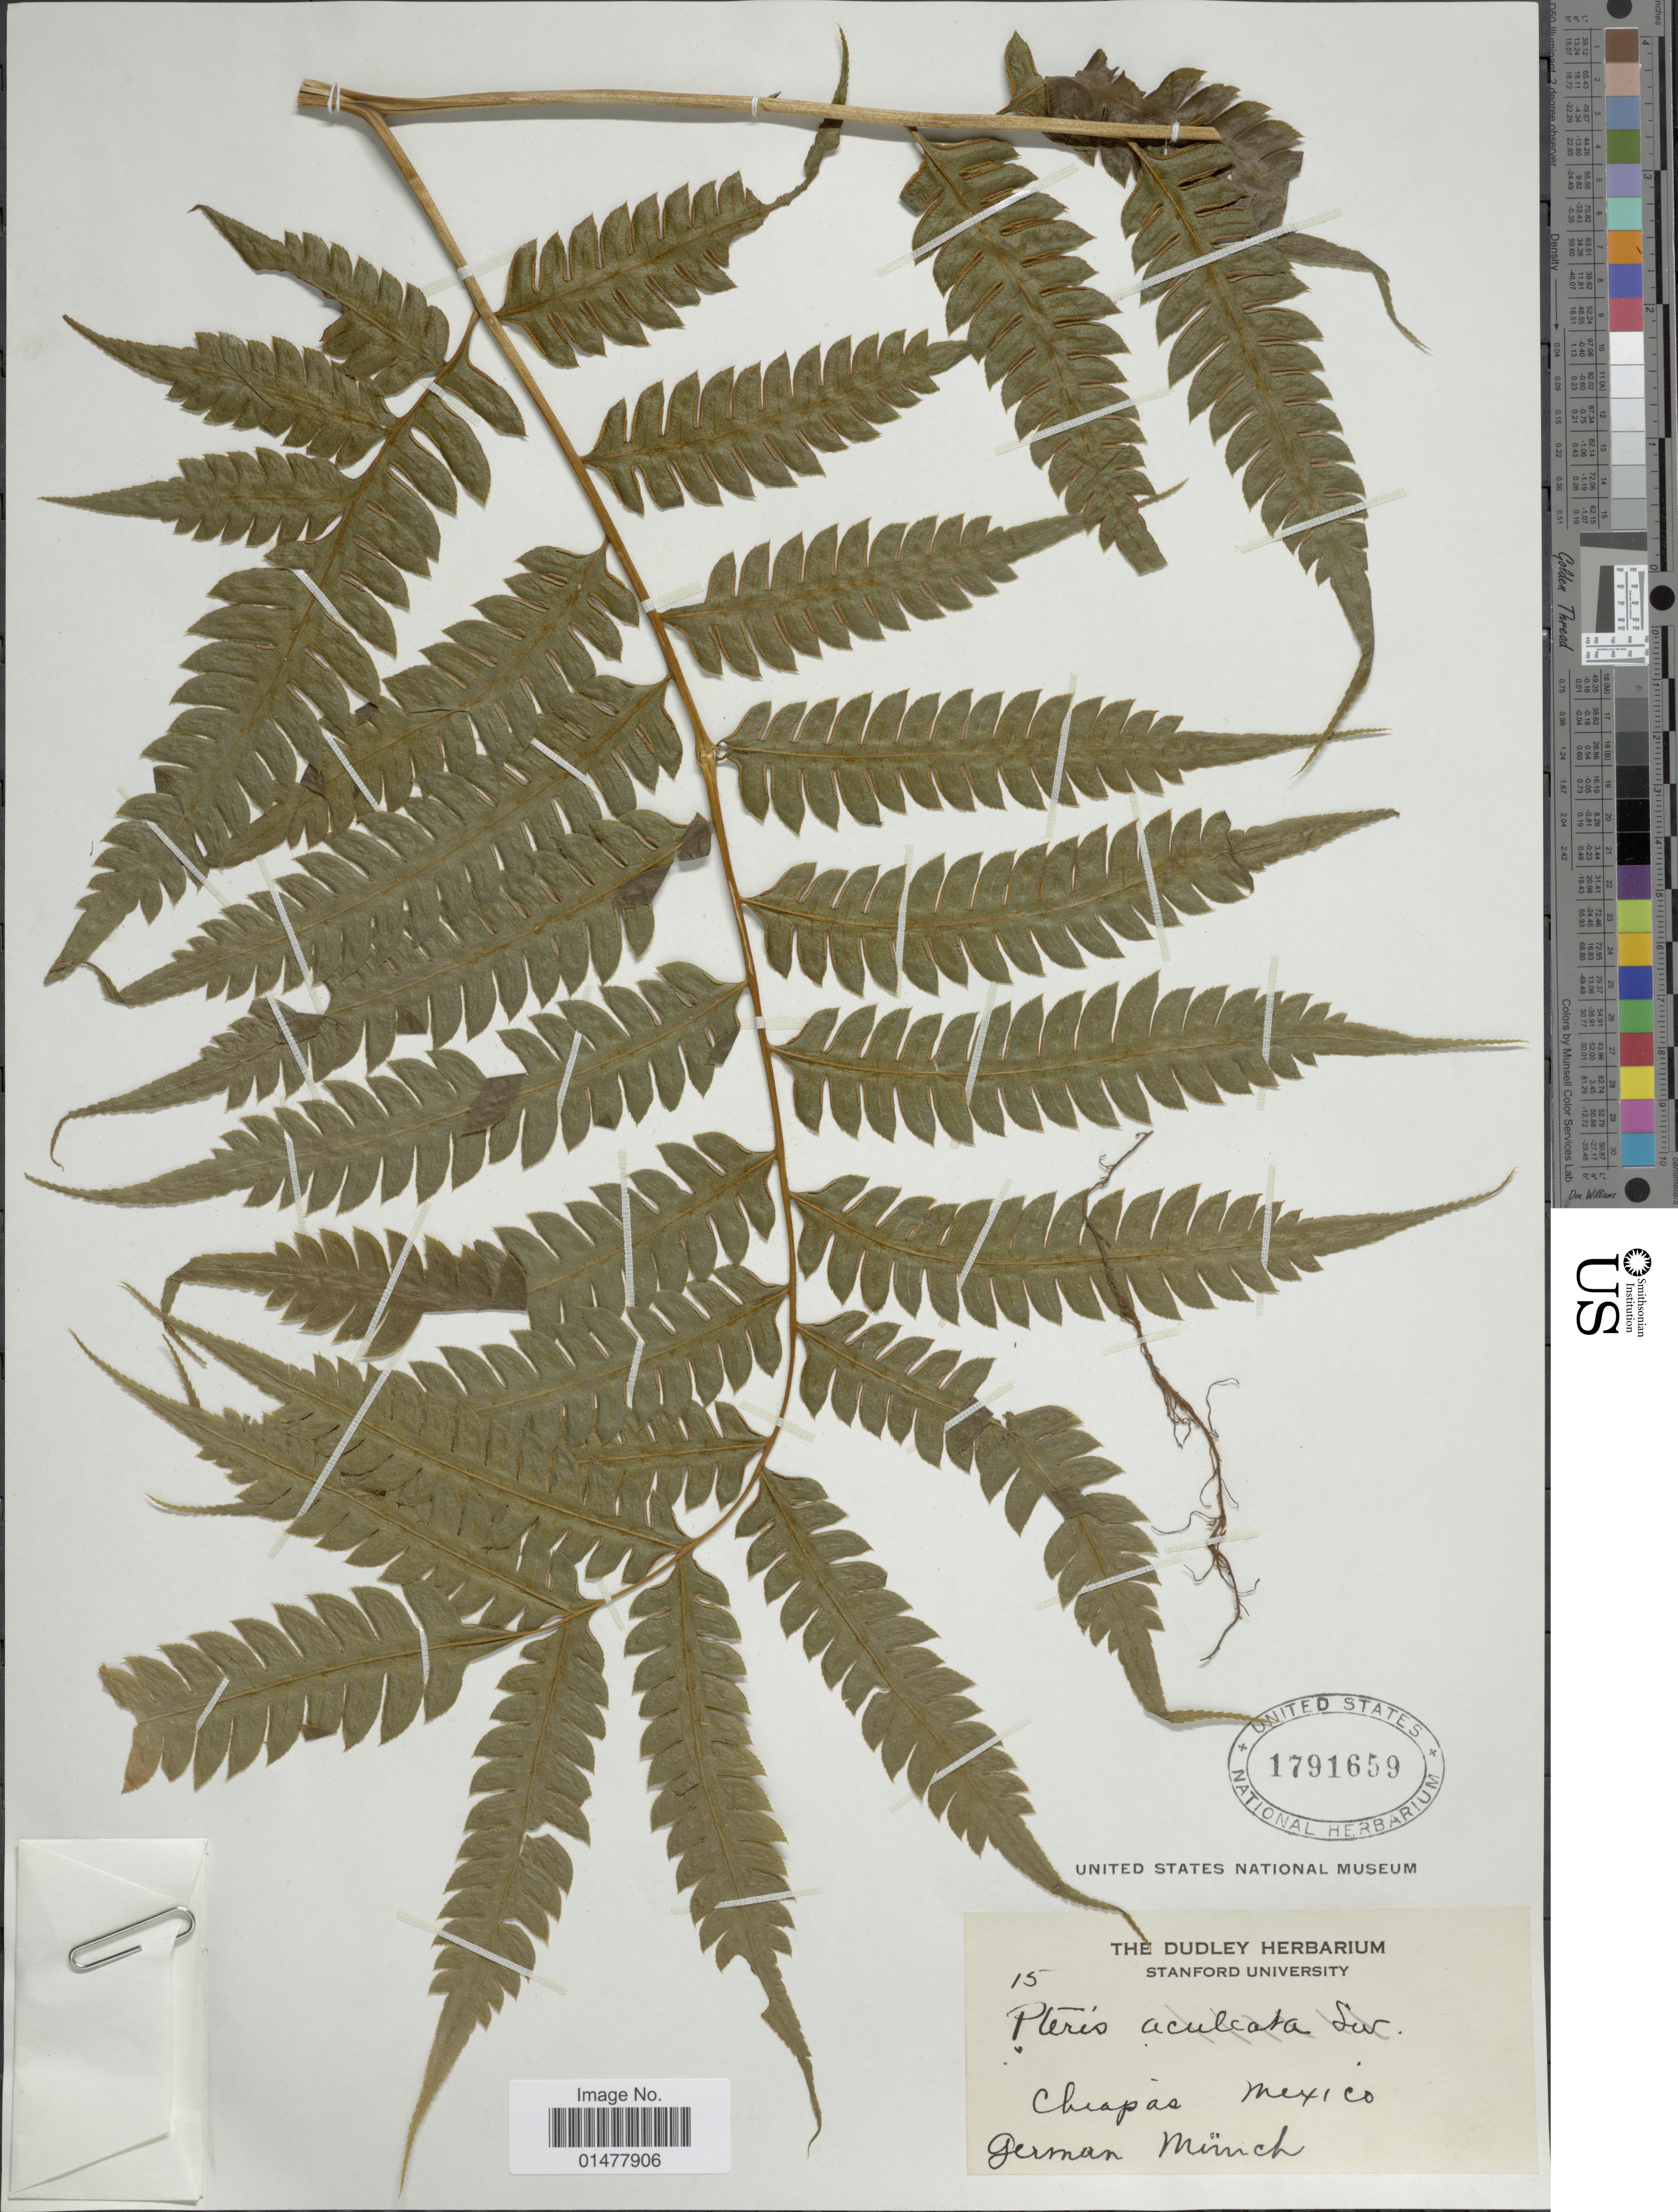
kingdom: Plantae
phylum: Tracheophyta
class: Polypodiopsida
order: Polypodiales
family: Pteridaceae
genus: Pteris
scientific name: Pteris orizabae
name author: M. Martens & Galeotti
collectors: G. Munch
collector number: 15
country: Mexico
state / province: Chiapas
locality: Chiapas Mexico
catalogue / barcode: US 1791659